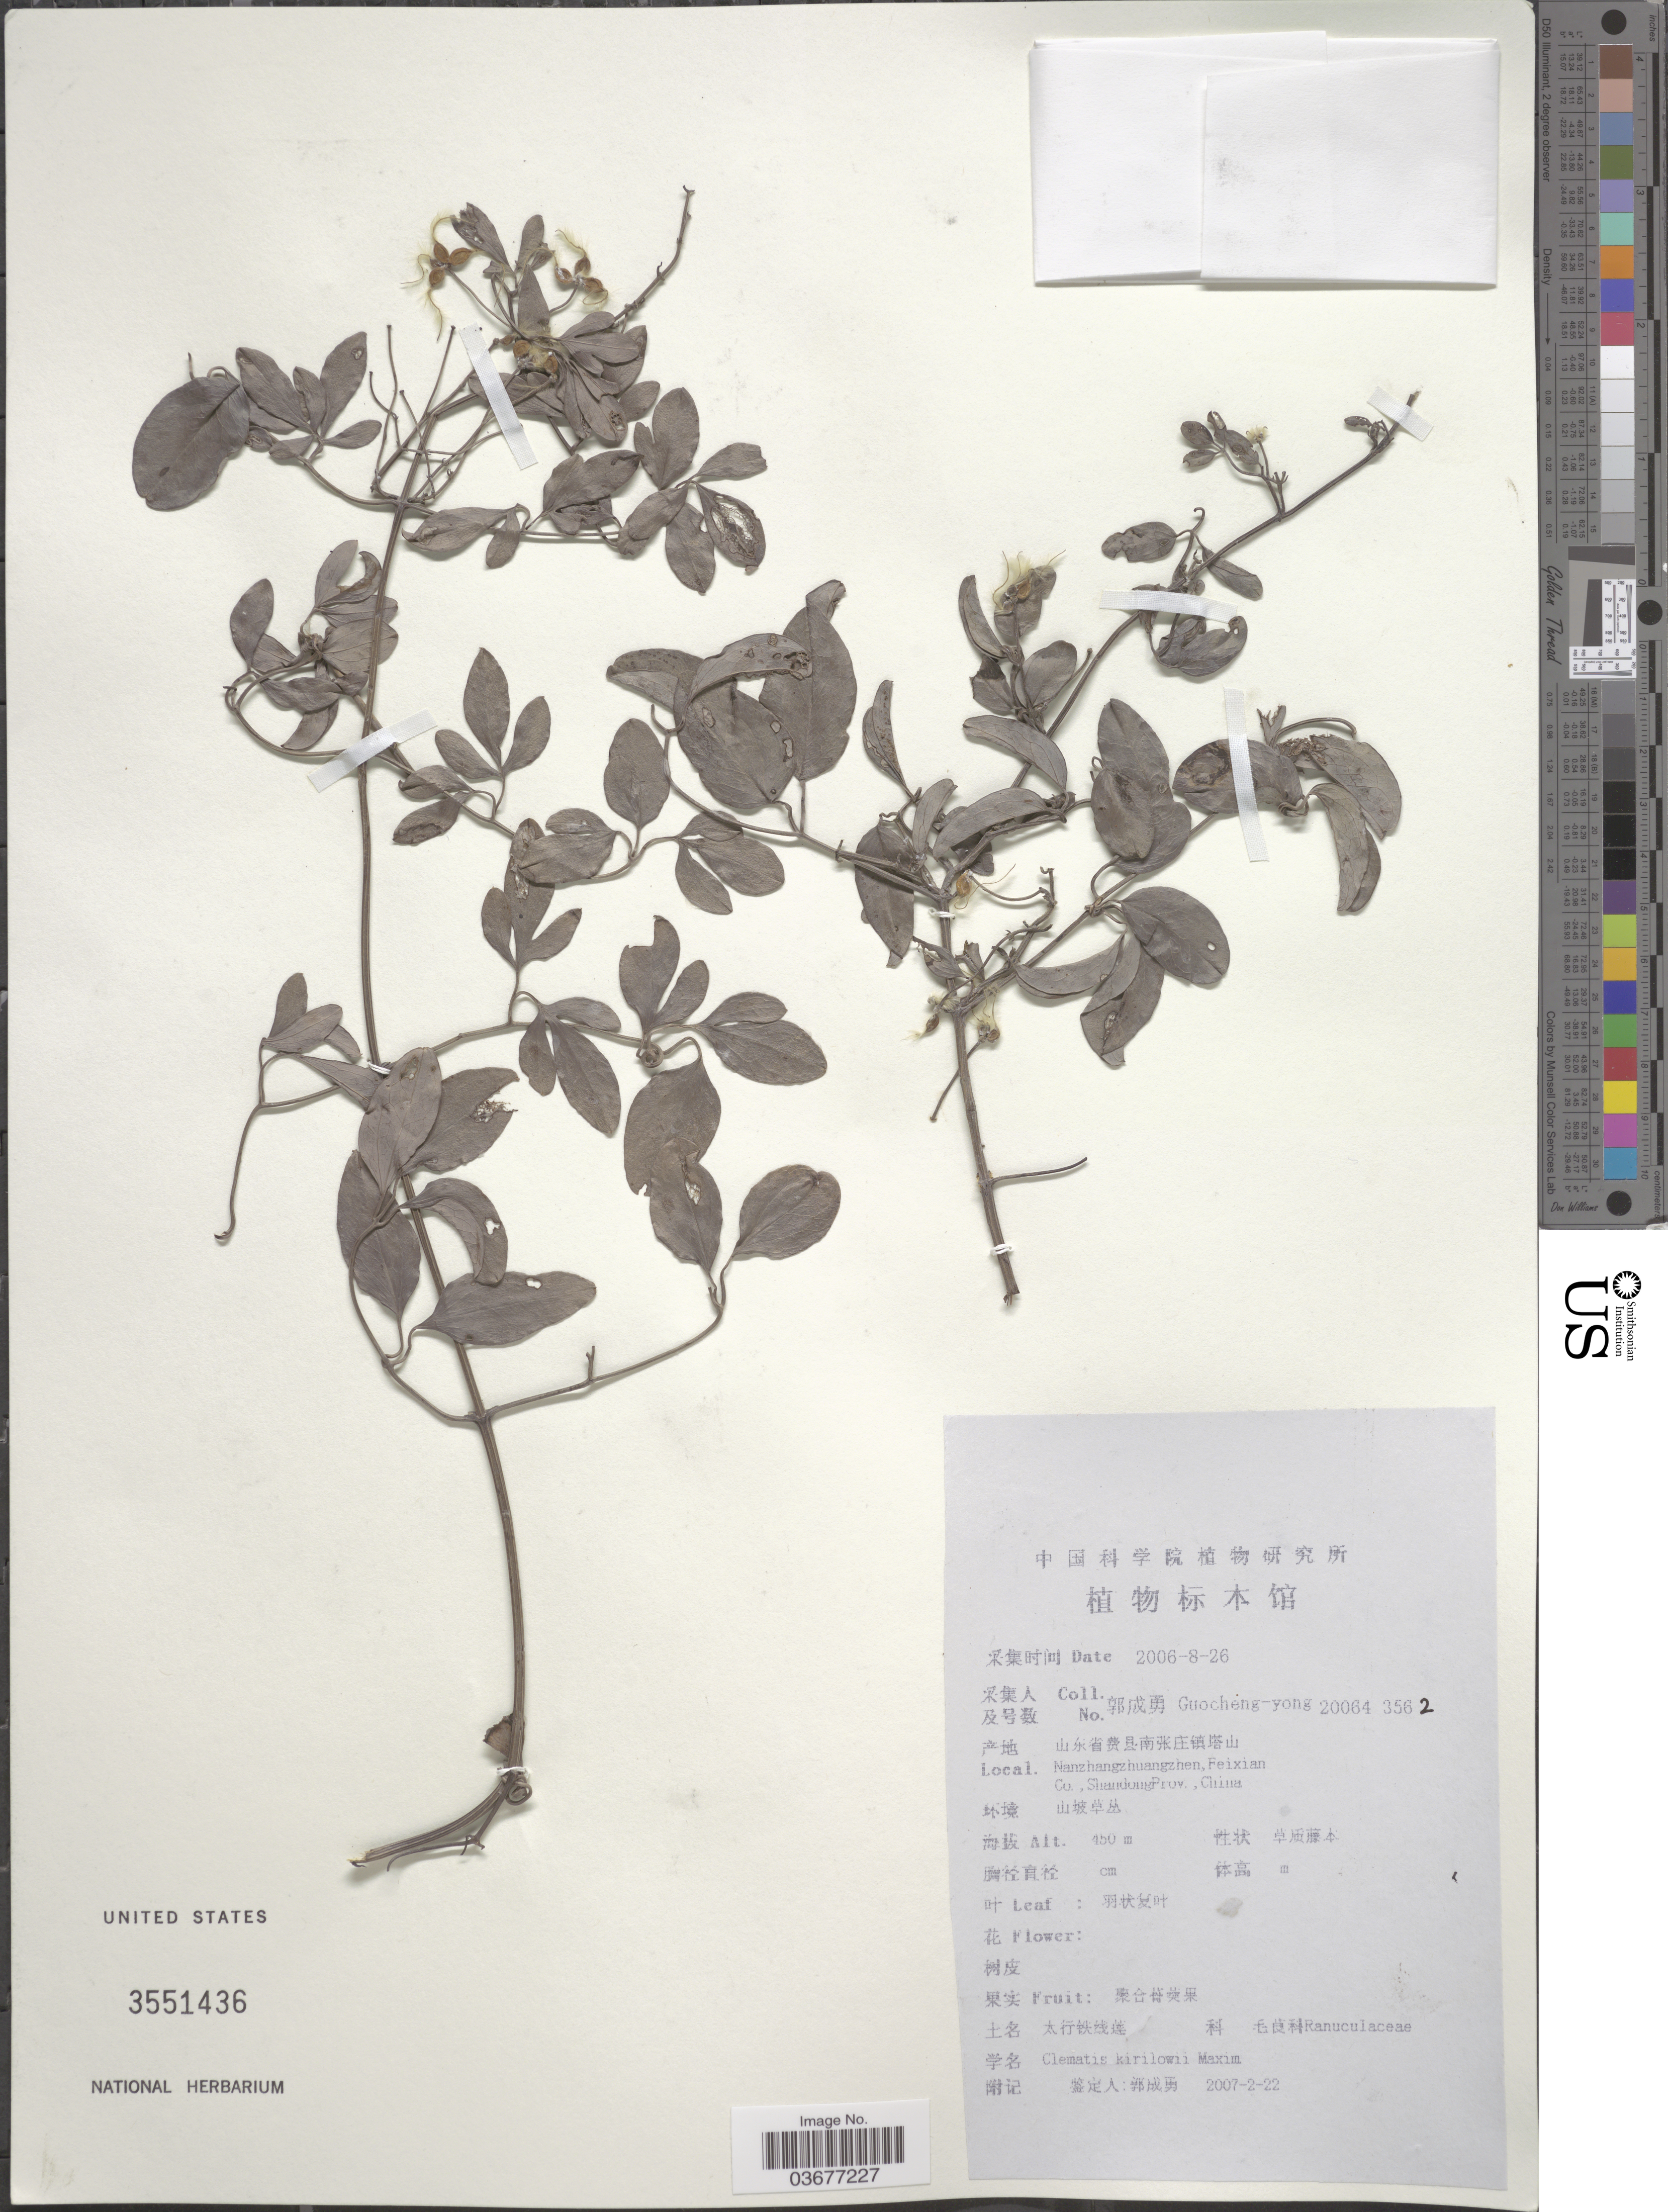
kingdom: Plantae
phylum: Tracheophyta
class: Magnoliopsida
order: Ranunculales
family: Ranunculaceae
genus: Clematis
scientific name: Clematis kirilowii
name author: Maxim.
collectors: Guo cheng-yong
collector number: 20064/3562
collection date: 2006-08-26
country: China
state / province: Shandong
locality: Nanzhangzhuangzhen, Feixian Co.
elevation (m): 450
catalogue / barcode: US 3551436